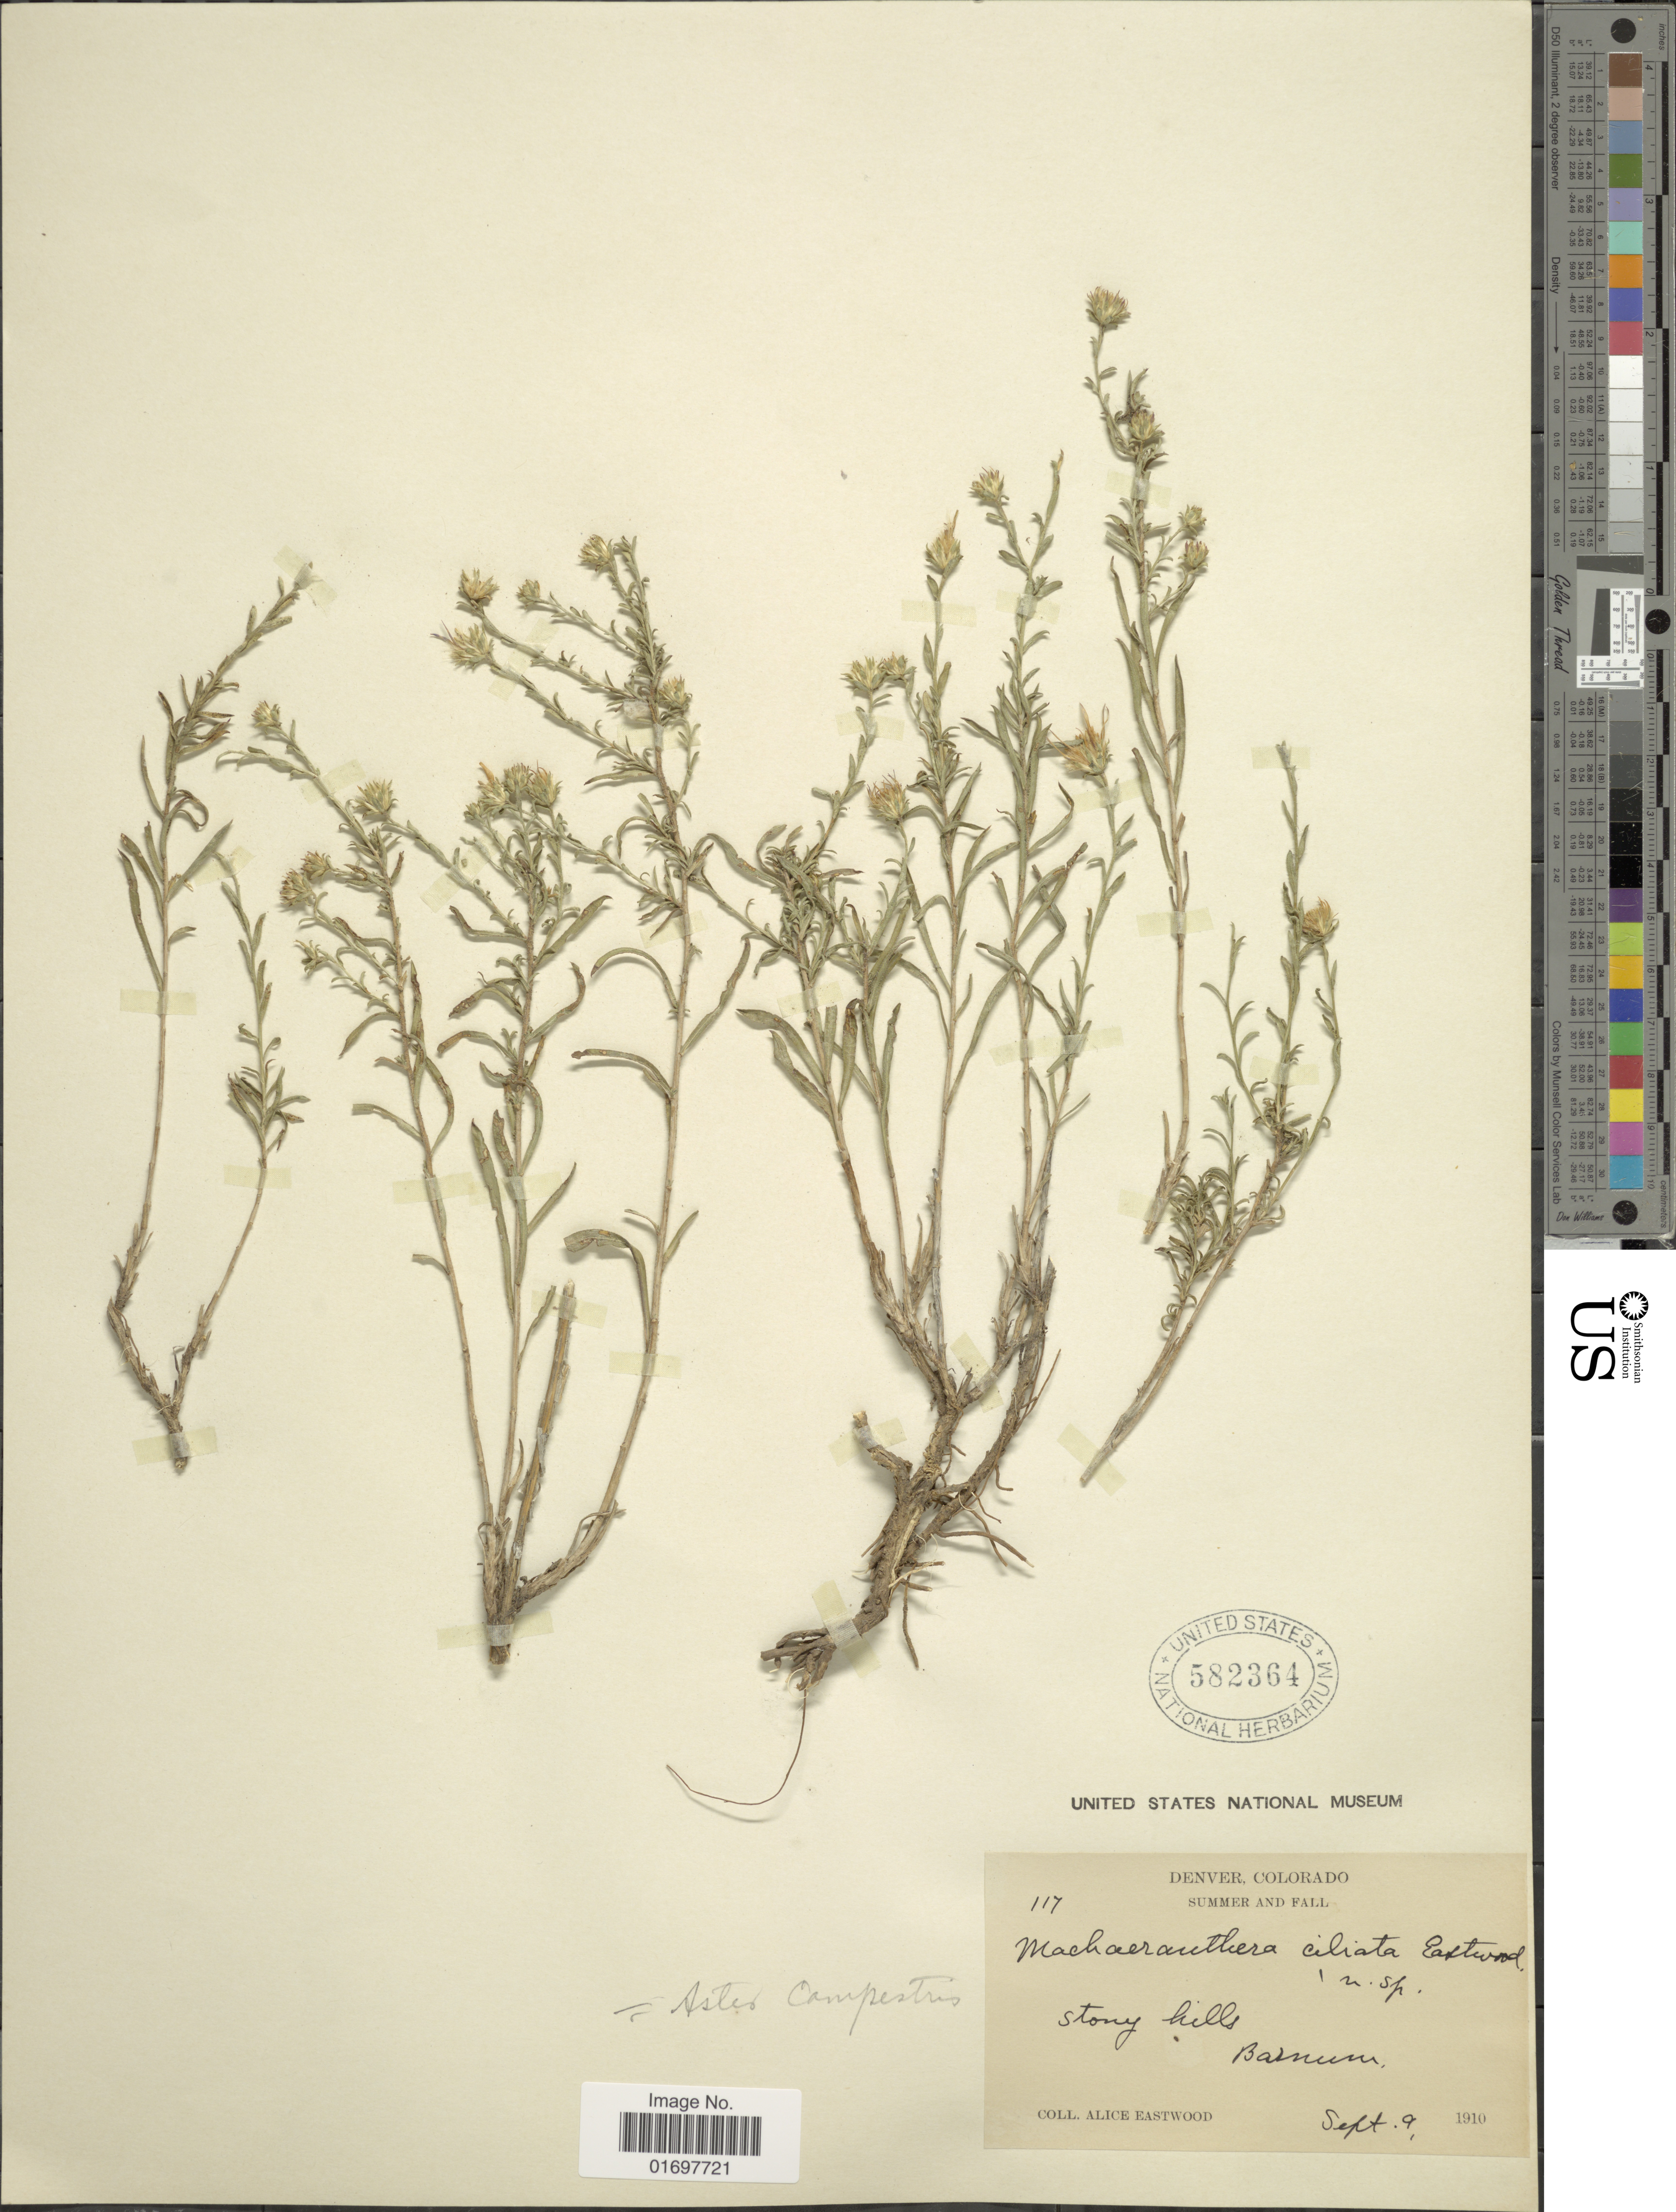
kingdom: Plantae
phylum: Tracheophyta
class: Magnoliopsida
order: Asterales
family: Asteraceae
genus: Symphyotrichum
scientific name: Symphyotrichum campestre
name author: (Nutt.) G.L. Nesom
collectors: A. Eastwood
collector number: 117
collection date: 1910-09-09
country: United States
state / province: Colorado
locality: Denver, Colorado. Stony hills, Barnum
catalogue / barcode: US 582364